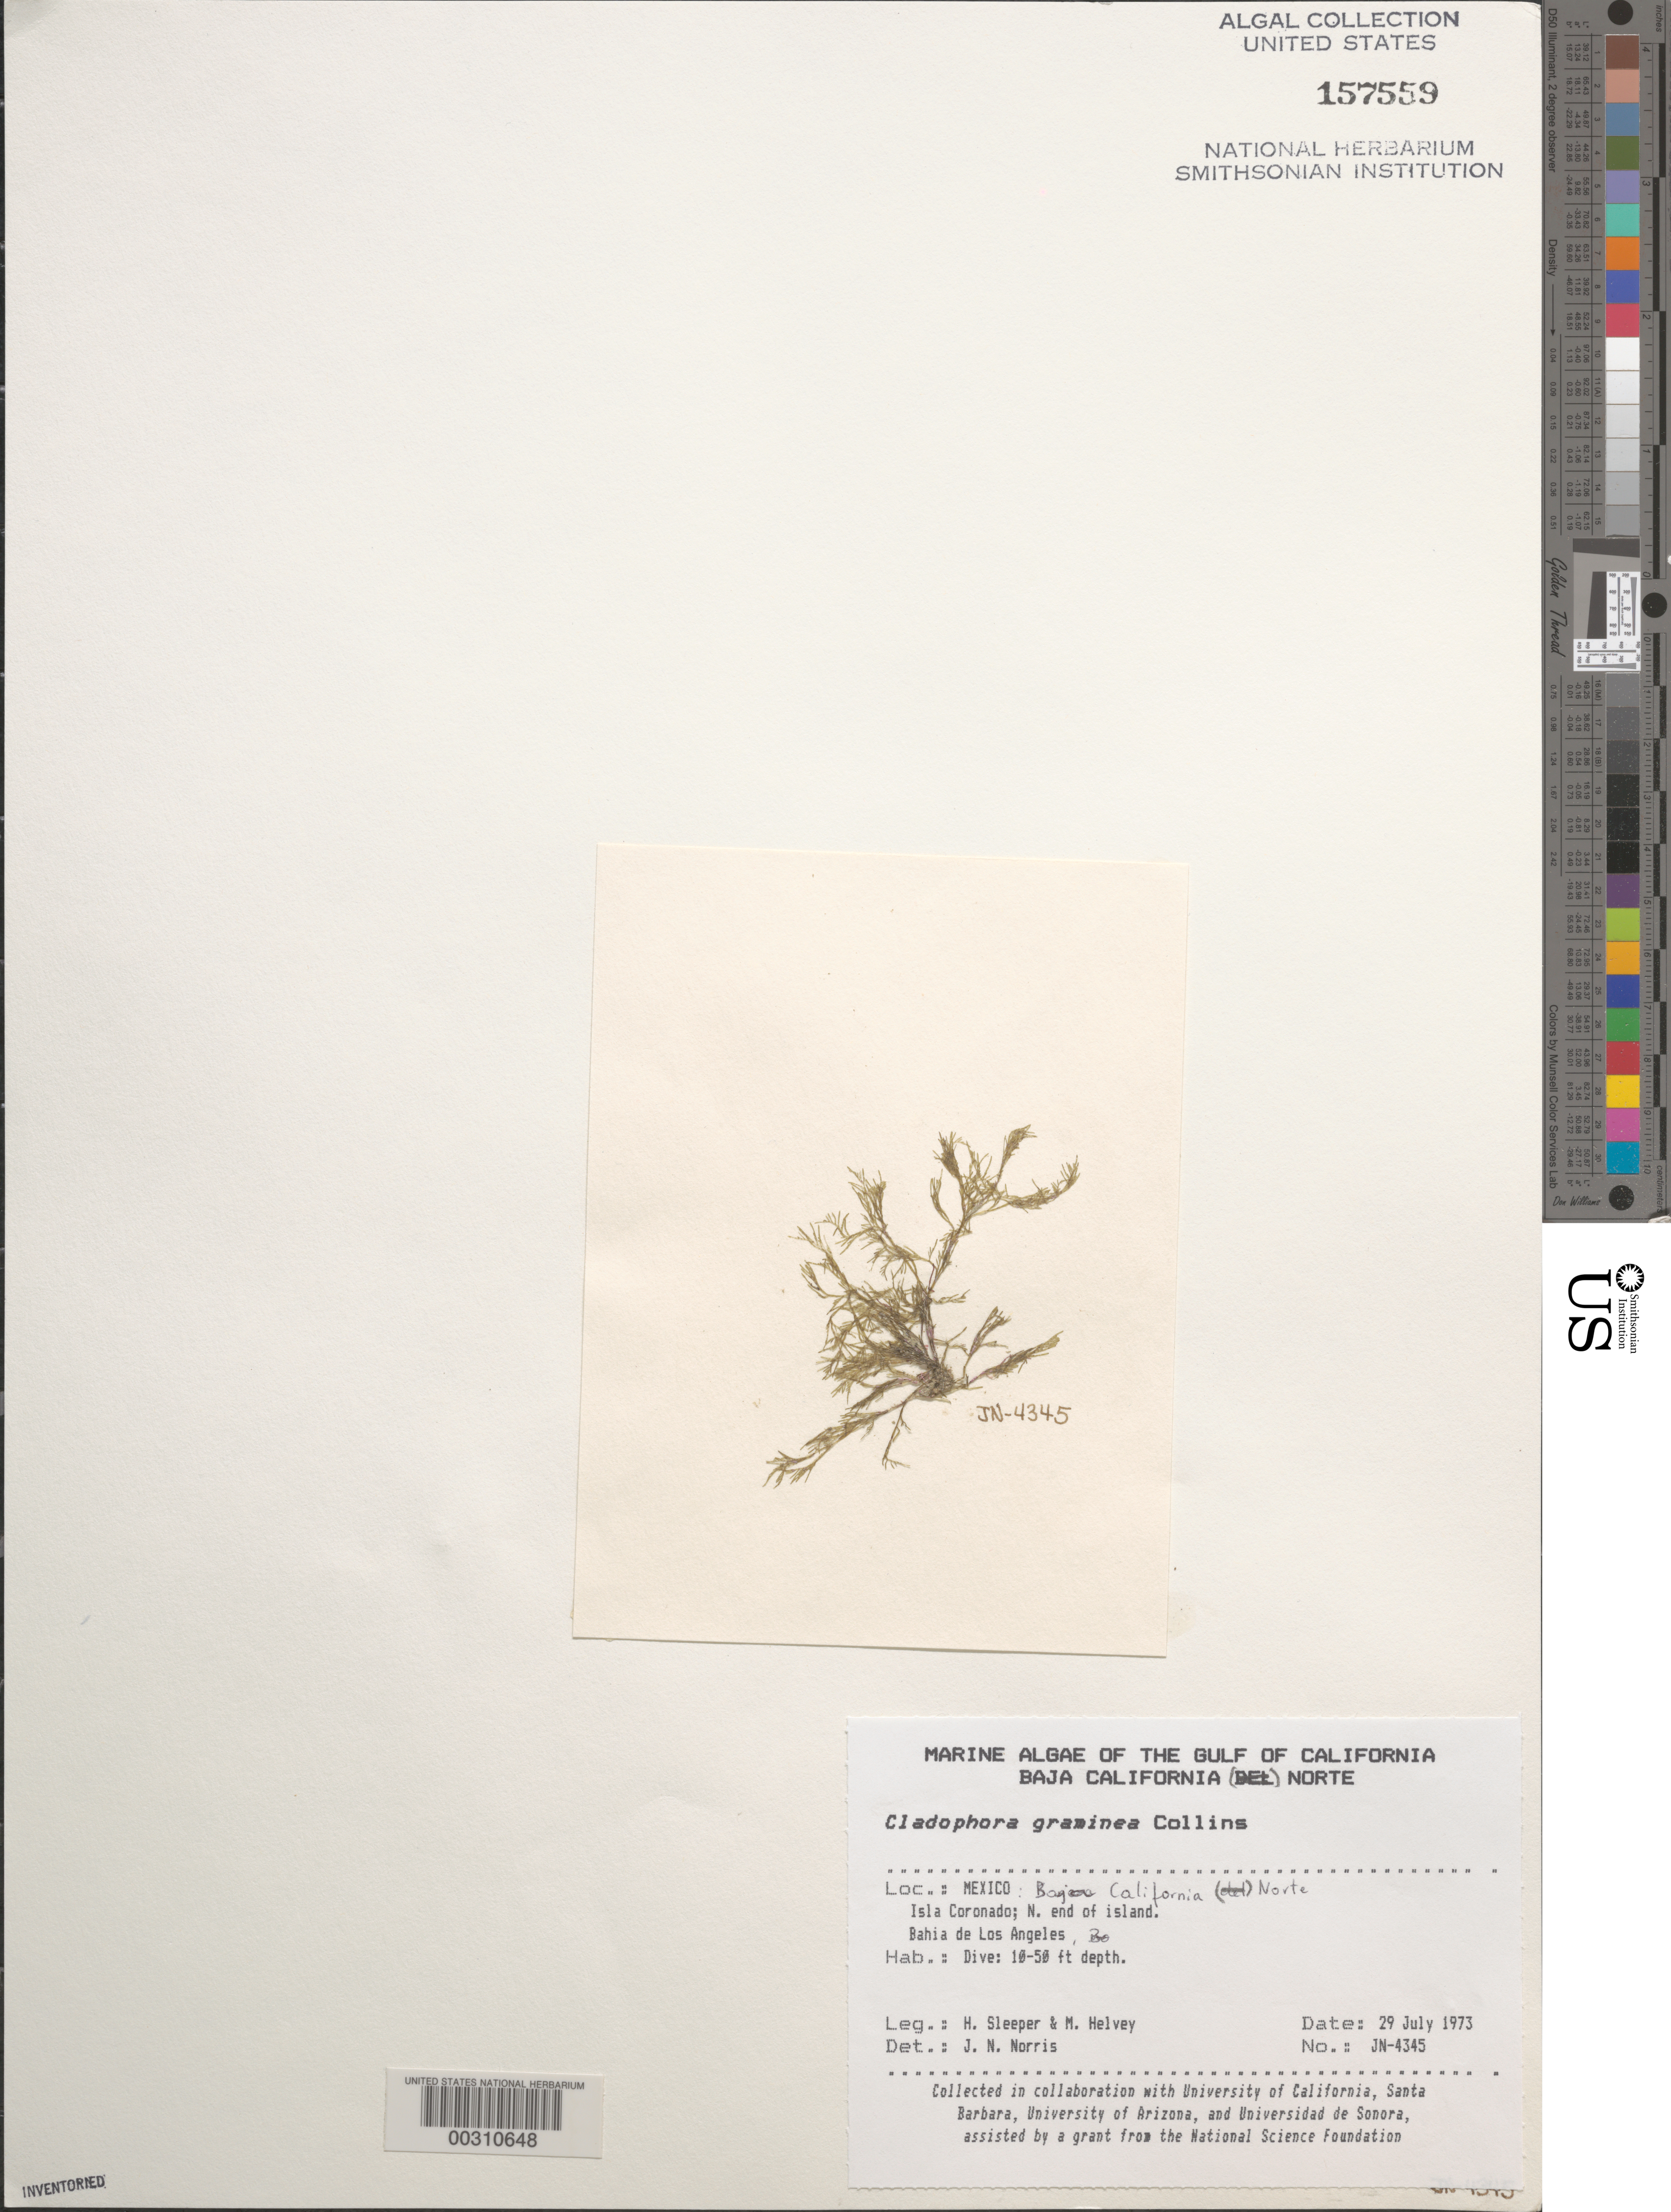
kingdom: Plantae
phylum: Chlorophyta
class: Ulvophyceae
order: Cladophorales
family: Cladophoraceae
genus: Cladophora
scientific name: Cladophora graminea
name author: Collins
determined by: Norris, James N.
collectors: H. Sleeper & M. Helvey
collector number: JN-4345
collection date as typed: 29 Jul 1973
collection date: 1973-07-29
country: Mexico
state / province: Baja California Norte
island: Isla Coronado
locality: Bahia de los Angeles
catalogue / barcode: US 157559